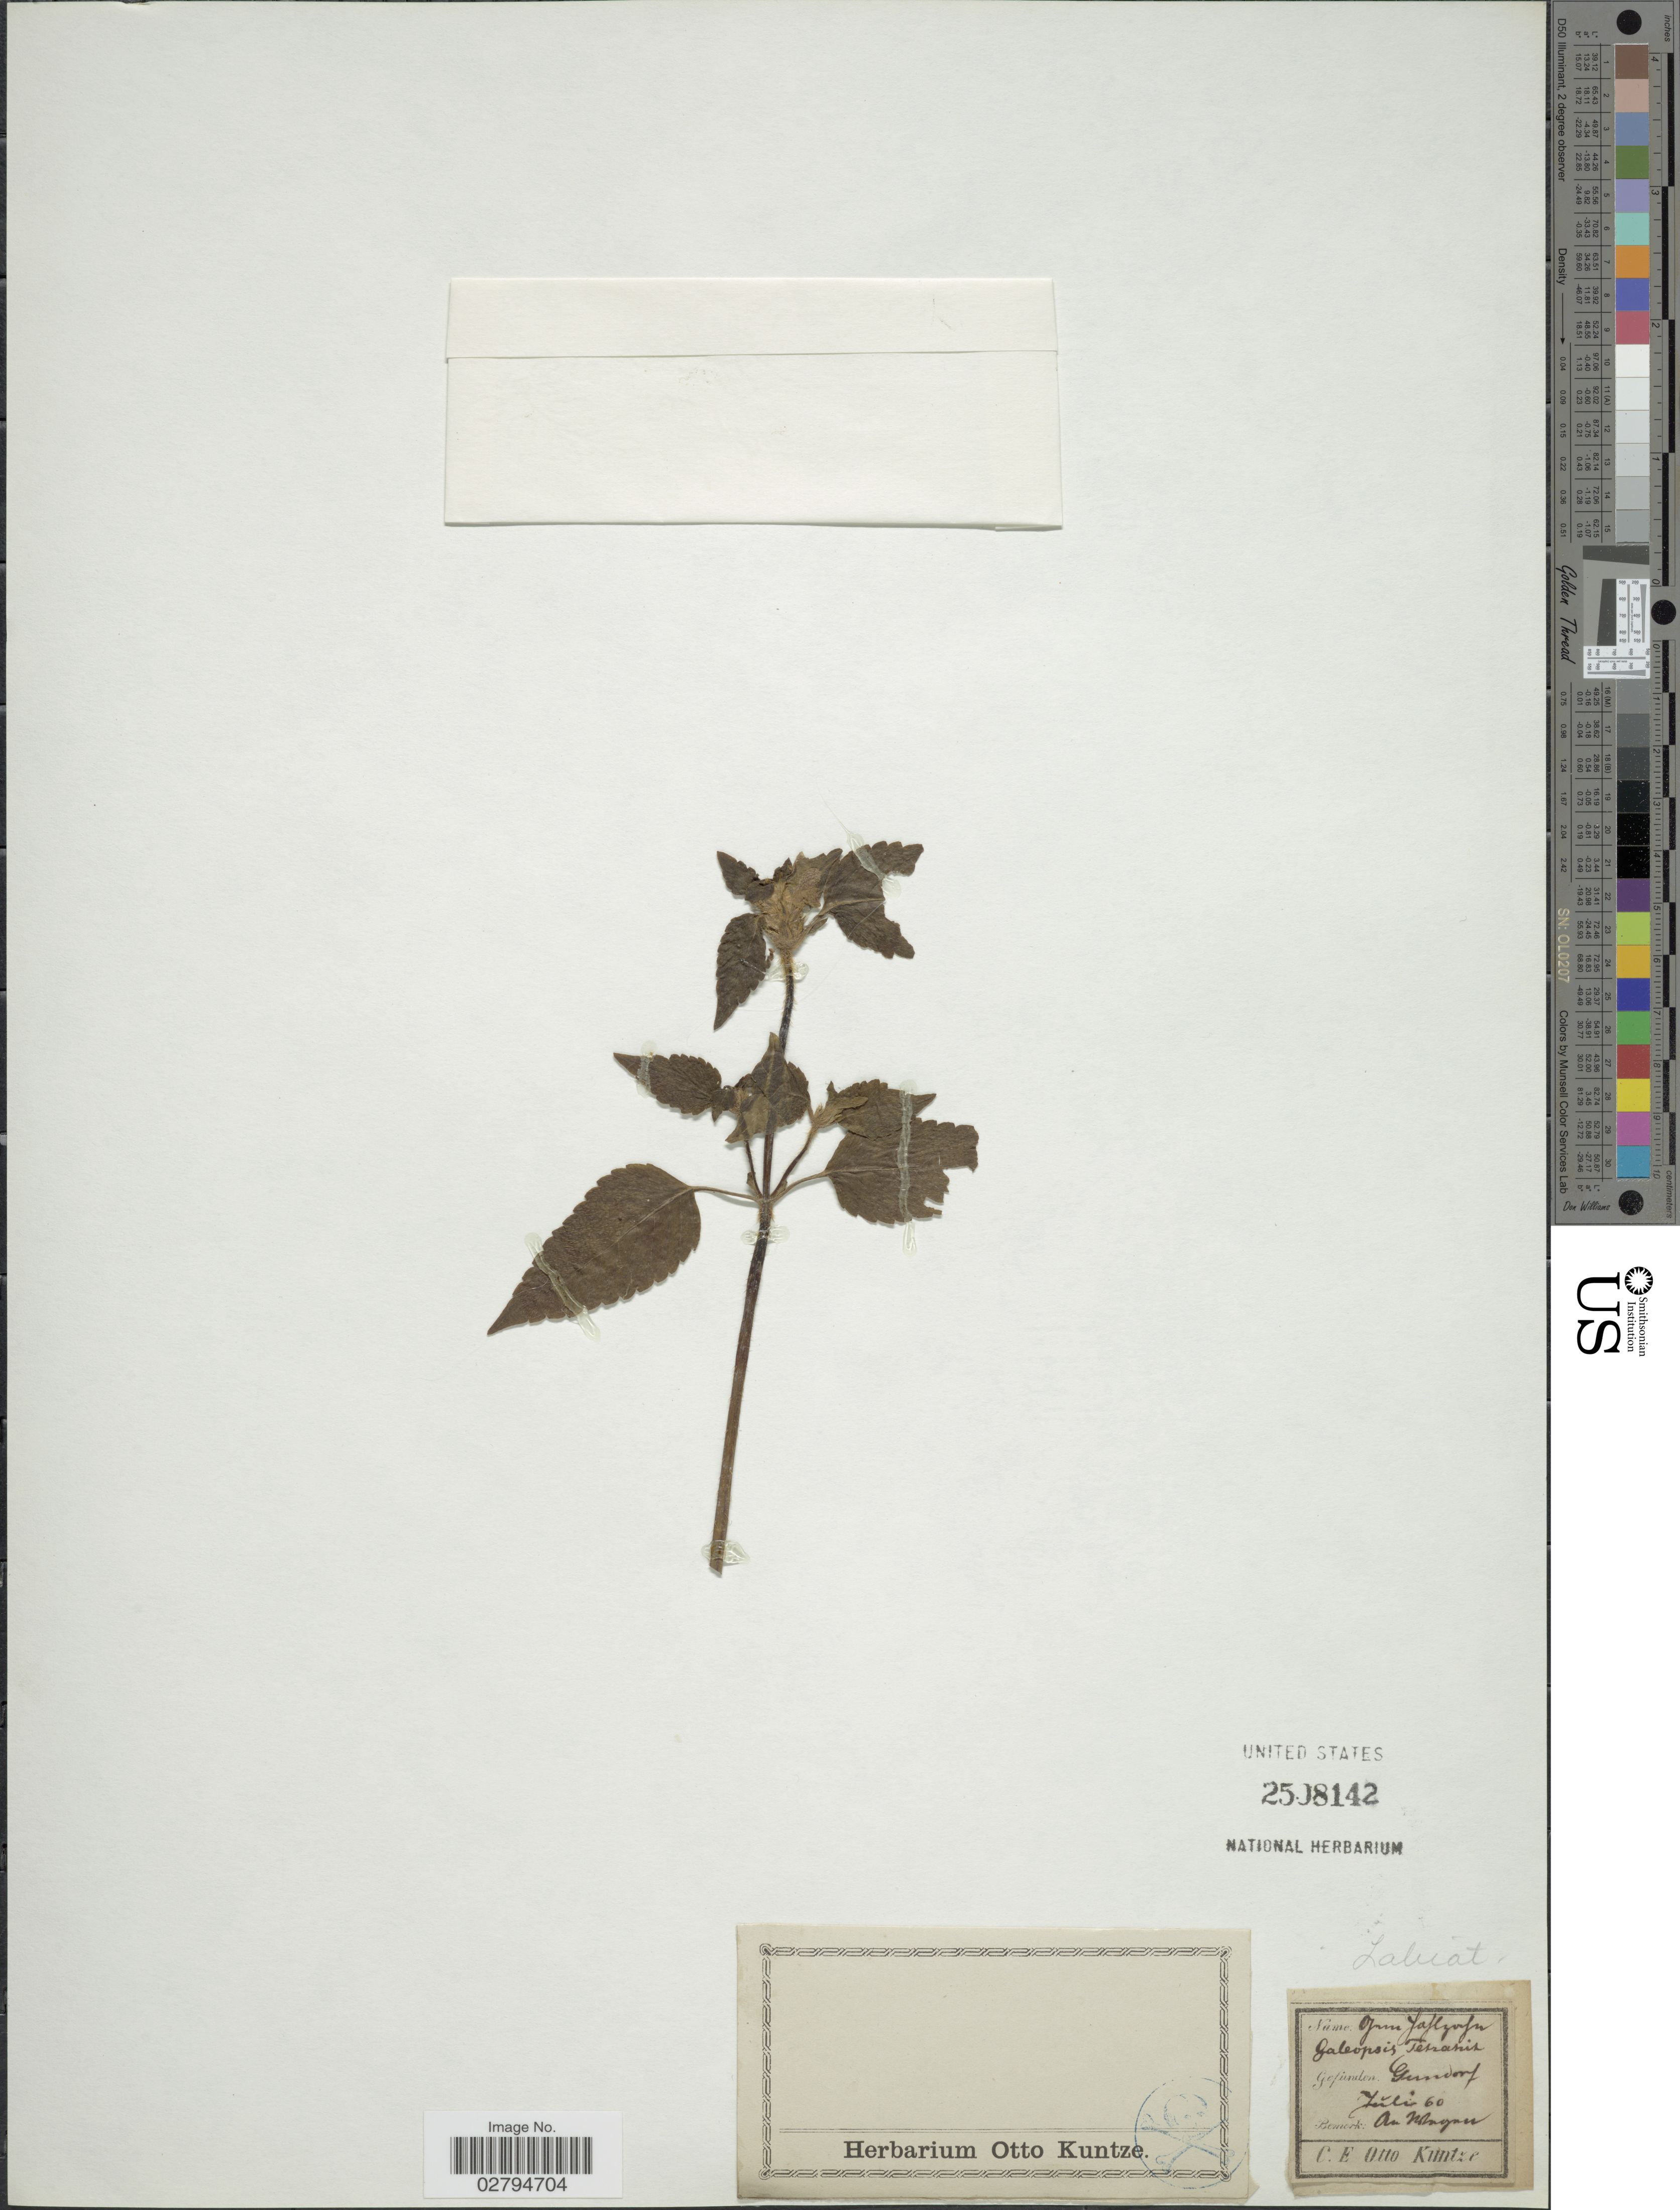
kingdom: Plantae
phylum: Tracheophyta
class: Magnoliopsida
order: Lamiales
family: Lamiaceae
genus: Galeopsis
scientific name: Galeopsis tetrahit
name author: L.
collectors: C.E.O. Kuntze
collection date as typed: Transcribed d/m/y: /7/60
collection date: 1860-07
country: Germany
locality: Gerndorf on Magass. [interpreted]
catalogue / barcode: US 2508142